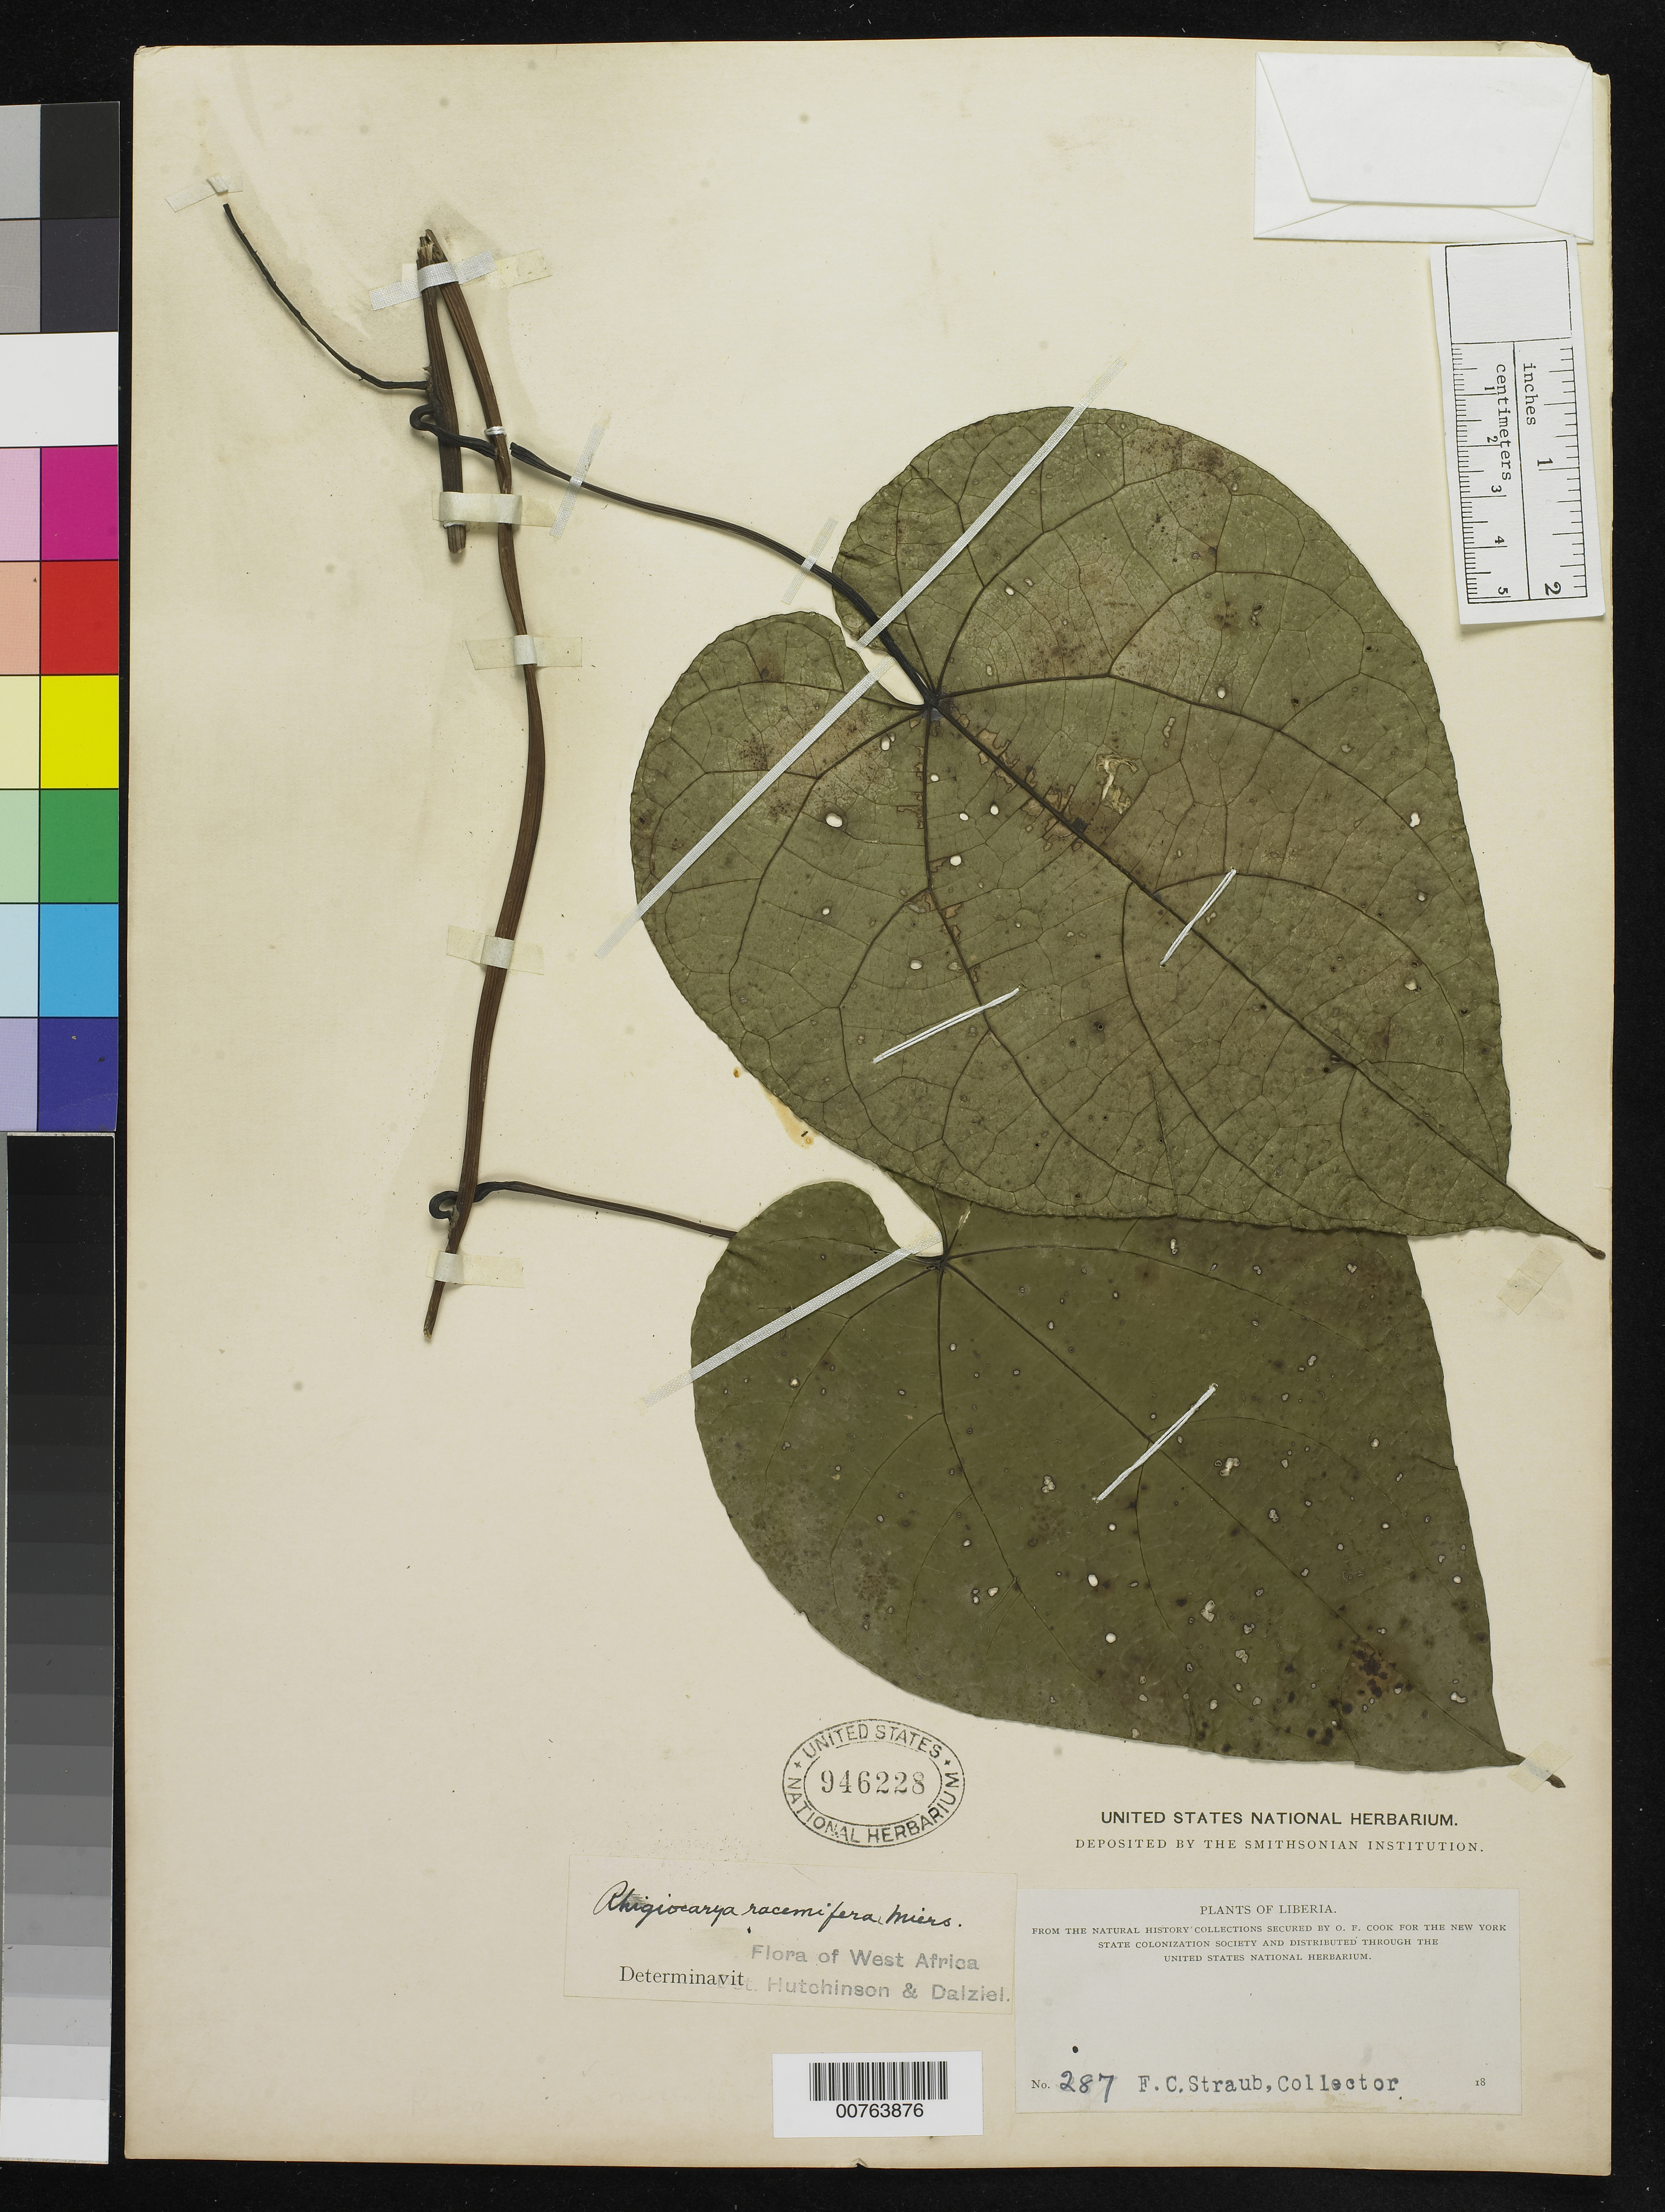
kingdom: Plantae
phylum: Tracheophyta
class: Magnoliopsida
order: Ranunculales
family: Menispermaceae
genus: Rhigiocarya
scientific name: Rhigiocarya racemifera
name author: Miers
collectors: F. Straub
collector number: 287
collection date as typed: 18--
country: Liberia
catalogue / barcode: US 946228